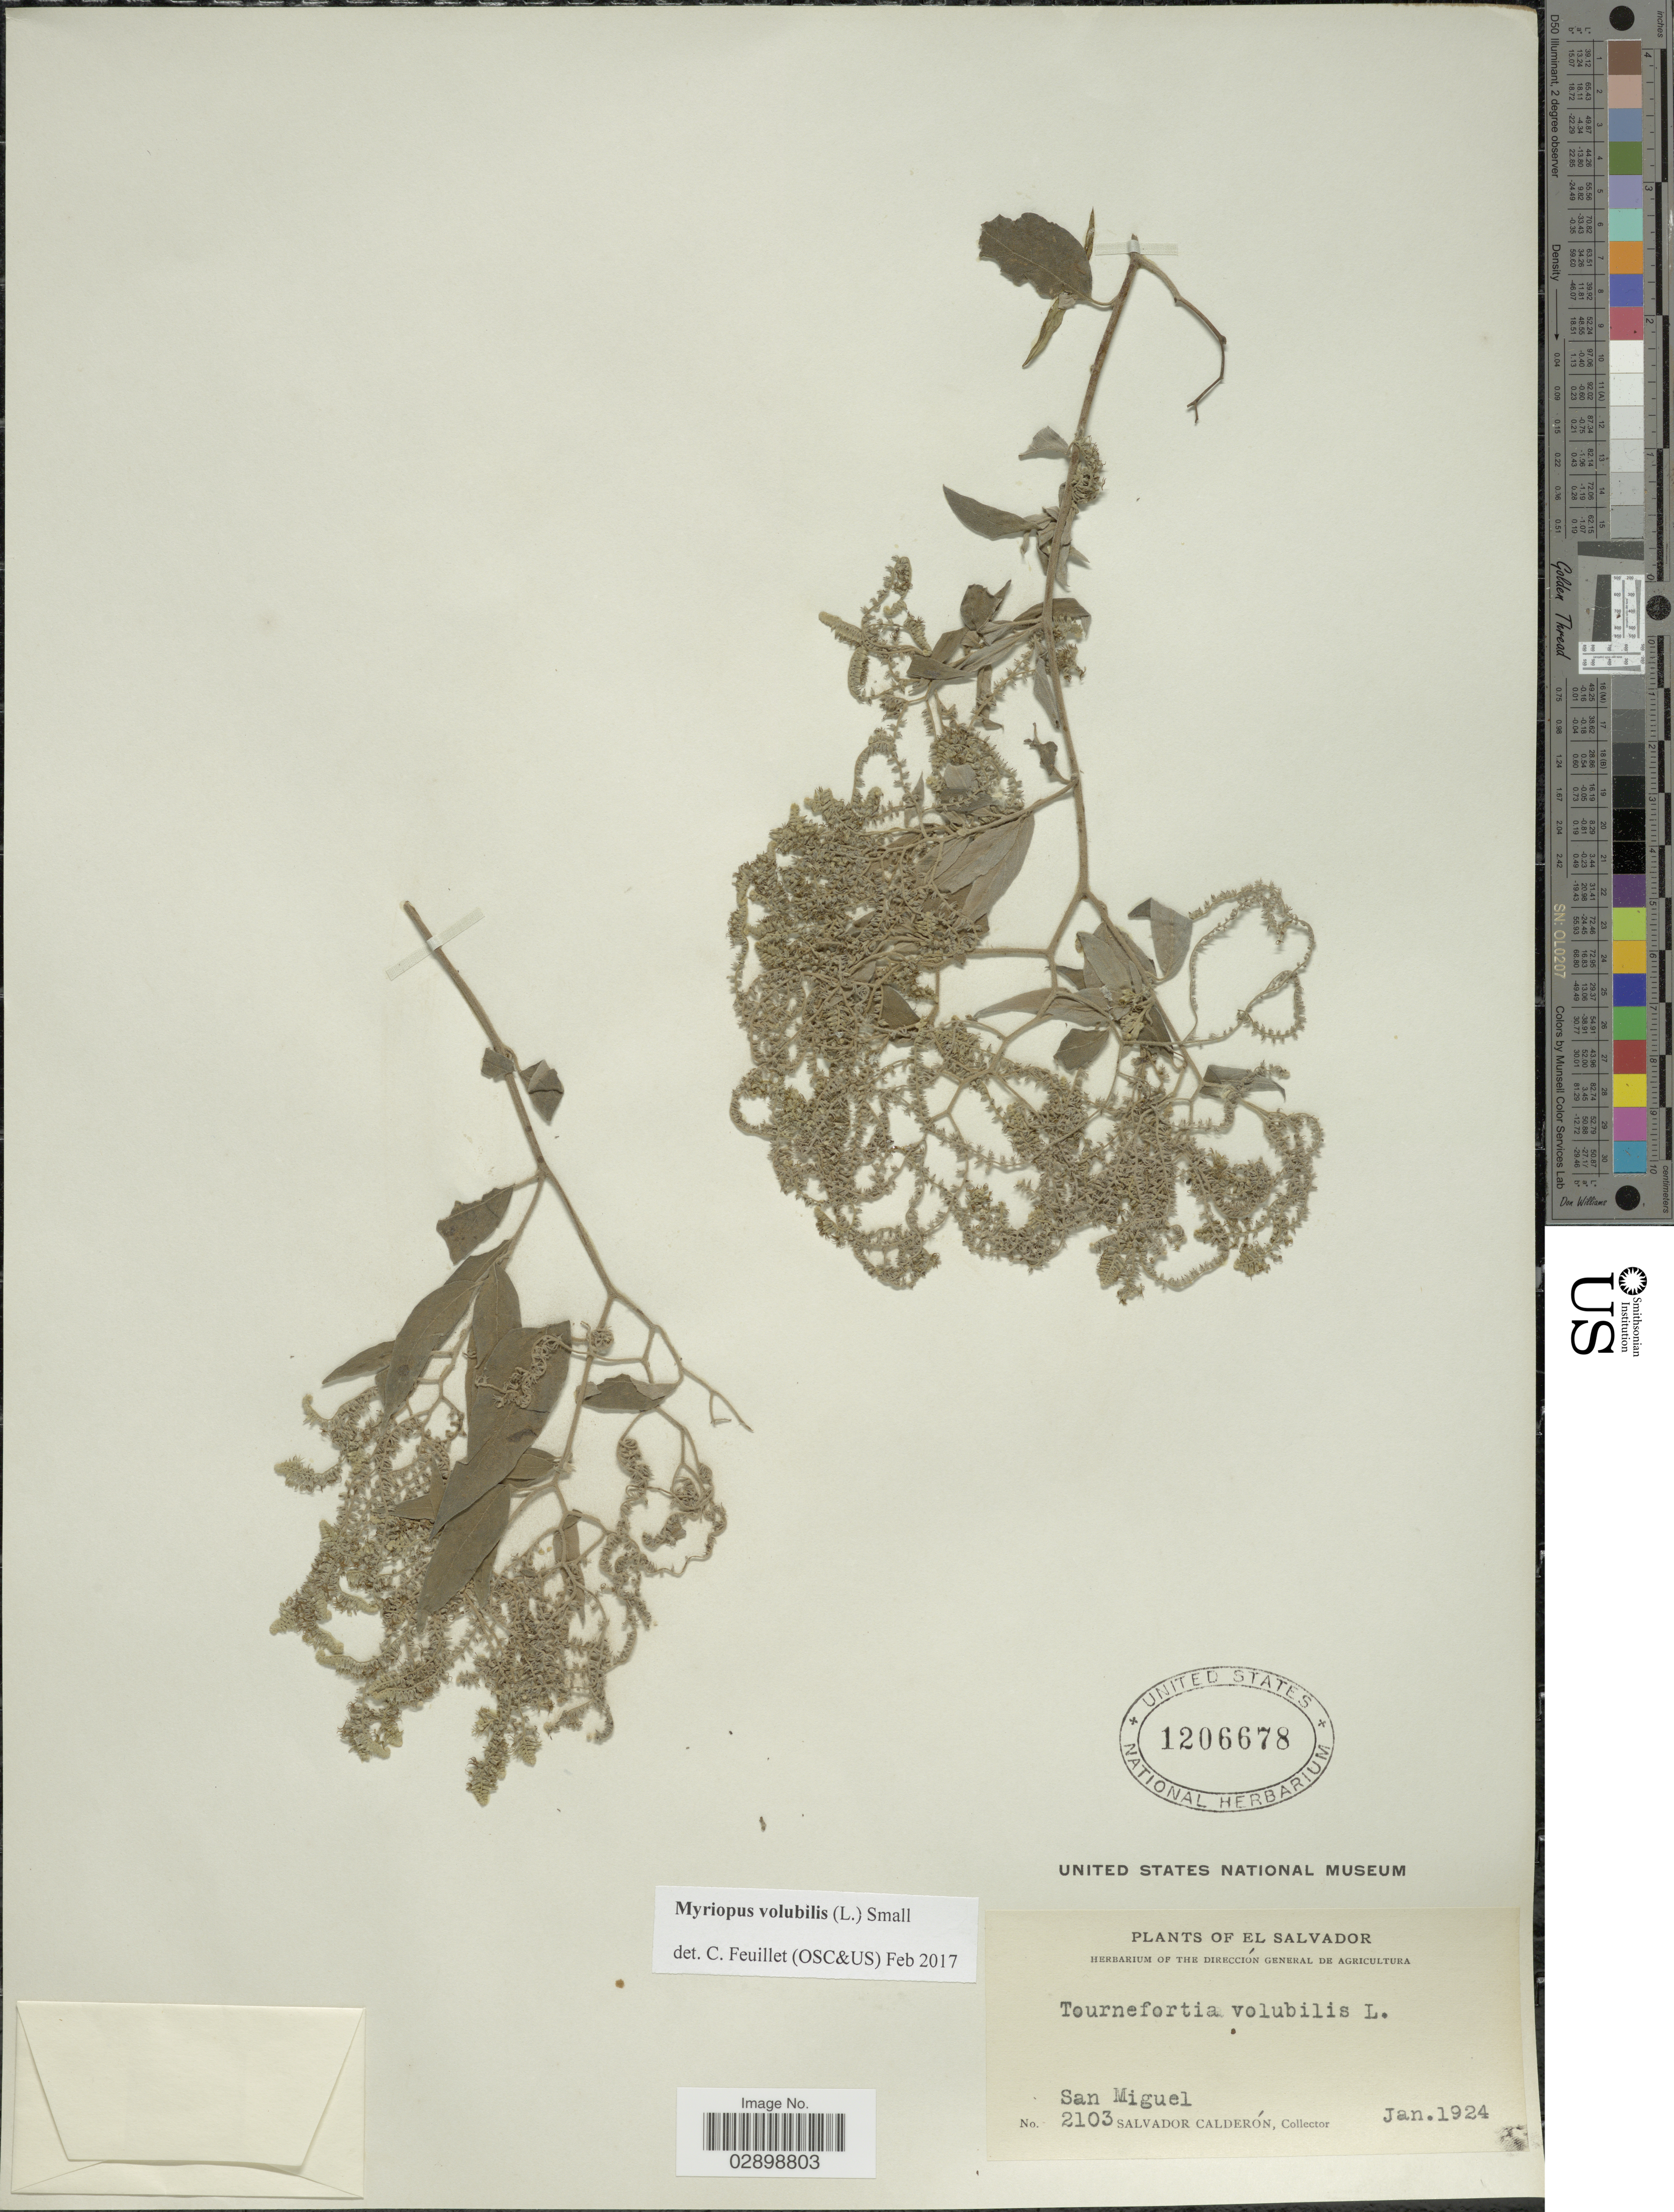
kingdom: Plantae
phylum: Tracheophyta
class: Magnoliopsida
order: Boraginales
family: Heliotropiaceae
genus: Myriopus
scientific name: Myriopus volubilis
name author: (L.) Small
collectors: S. Calderón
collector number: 2103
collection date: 1924-01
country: El Salvador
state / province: San Miguel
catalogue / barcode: US 1206678